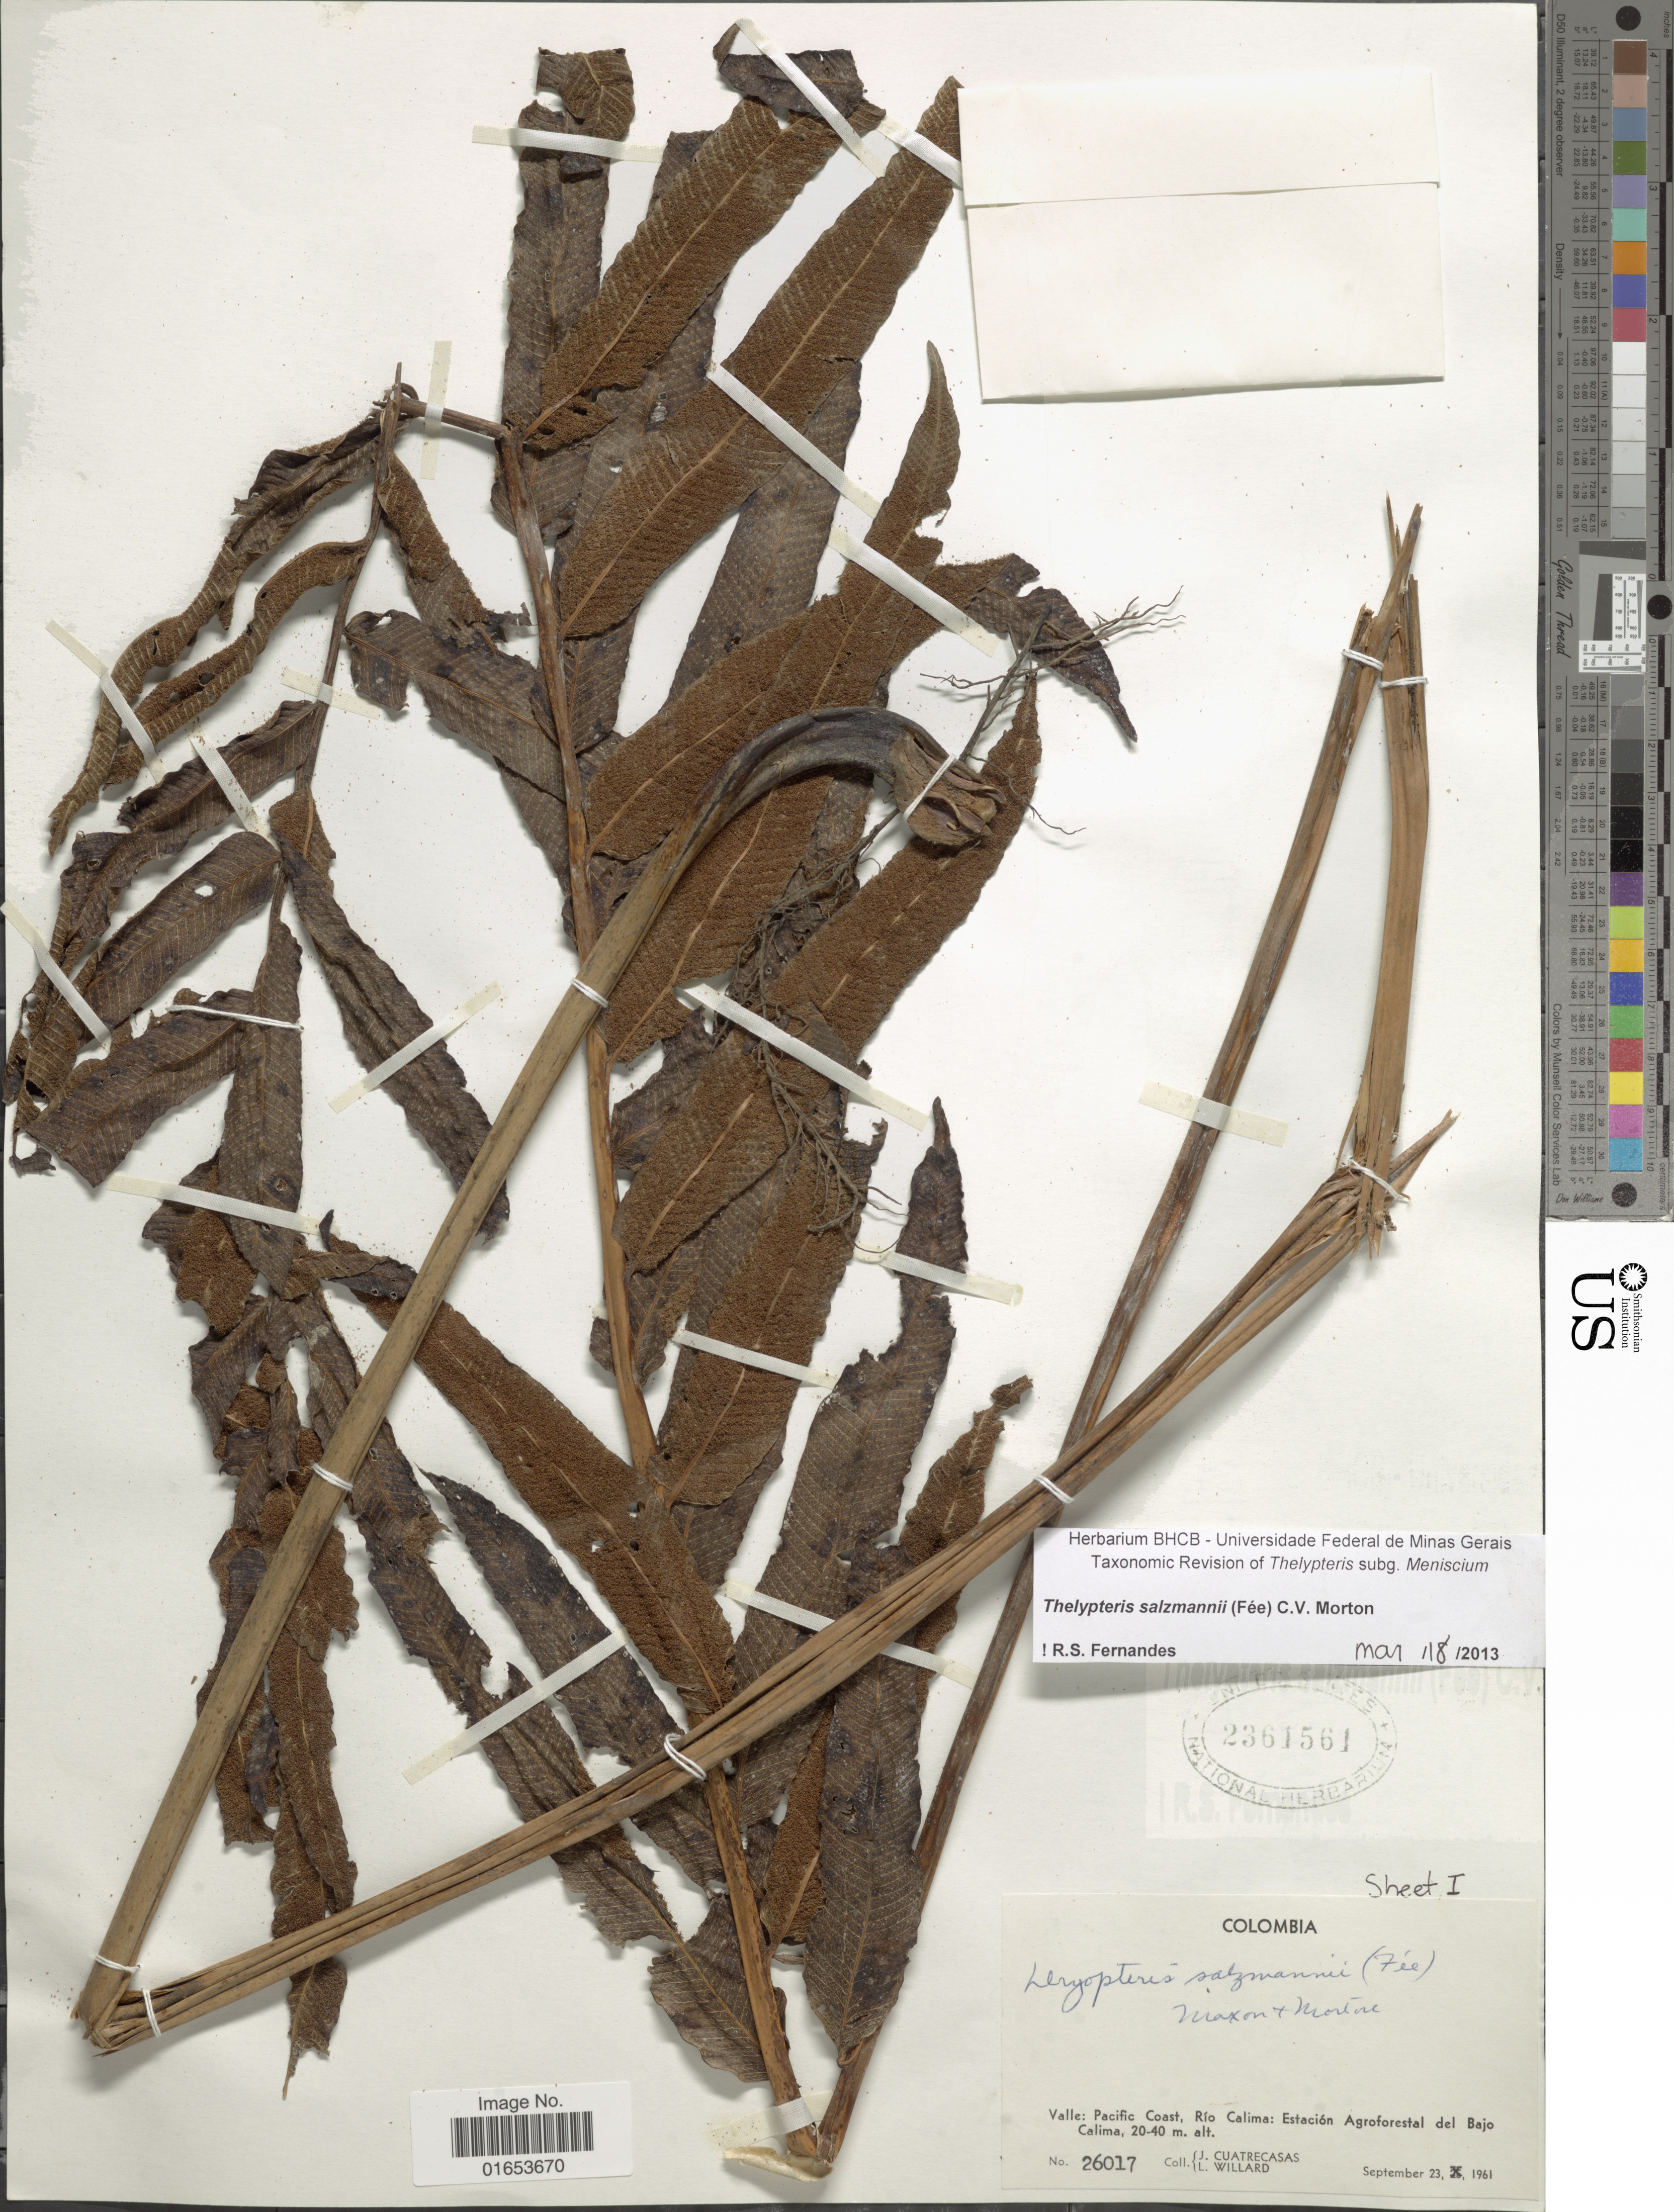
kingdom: Plantae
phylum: Tracheophyta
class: Polypodiopsida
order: Polypodiales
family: Thelypteridaceae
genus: Meniscium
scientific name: Meniscium salzmannii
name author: Fée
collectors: J. Cuatrecasas & L. Willard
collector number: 26017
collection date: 1961-09-23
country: Colombia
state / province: Valle del Cauca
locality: Valle: Pacific Coast, Río Calima: Estación Agroforestal del Bajo Calima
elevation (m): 20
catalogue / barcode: US 2361561